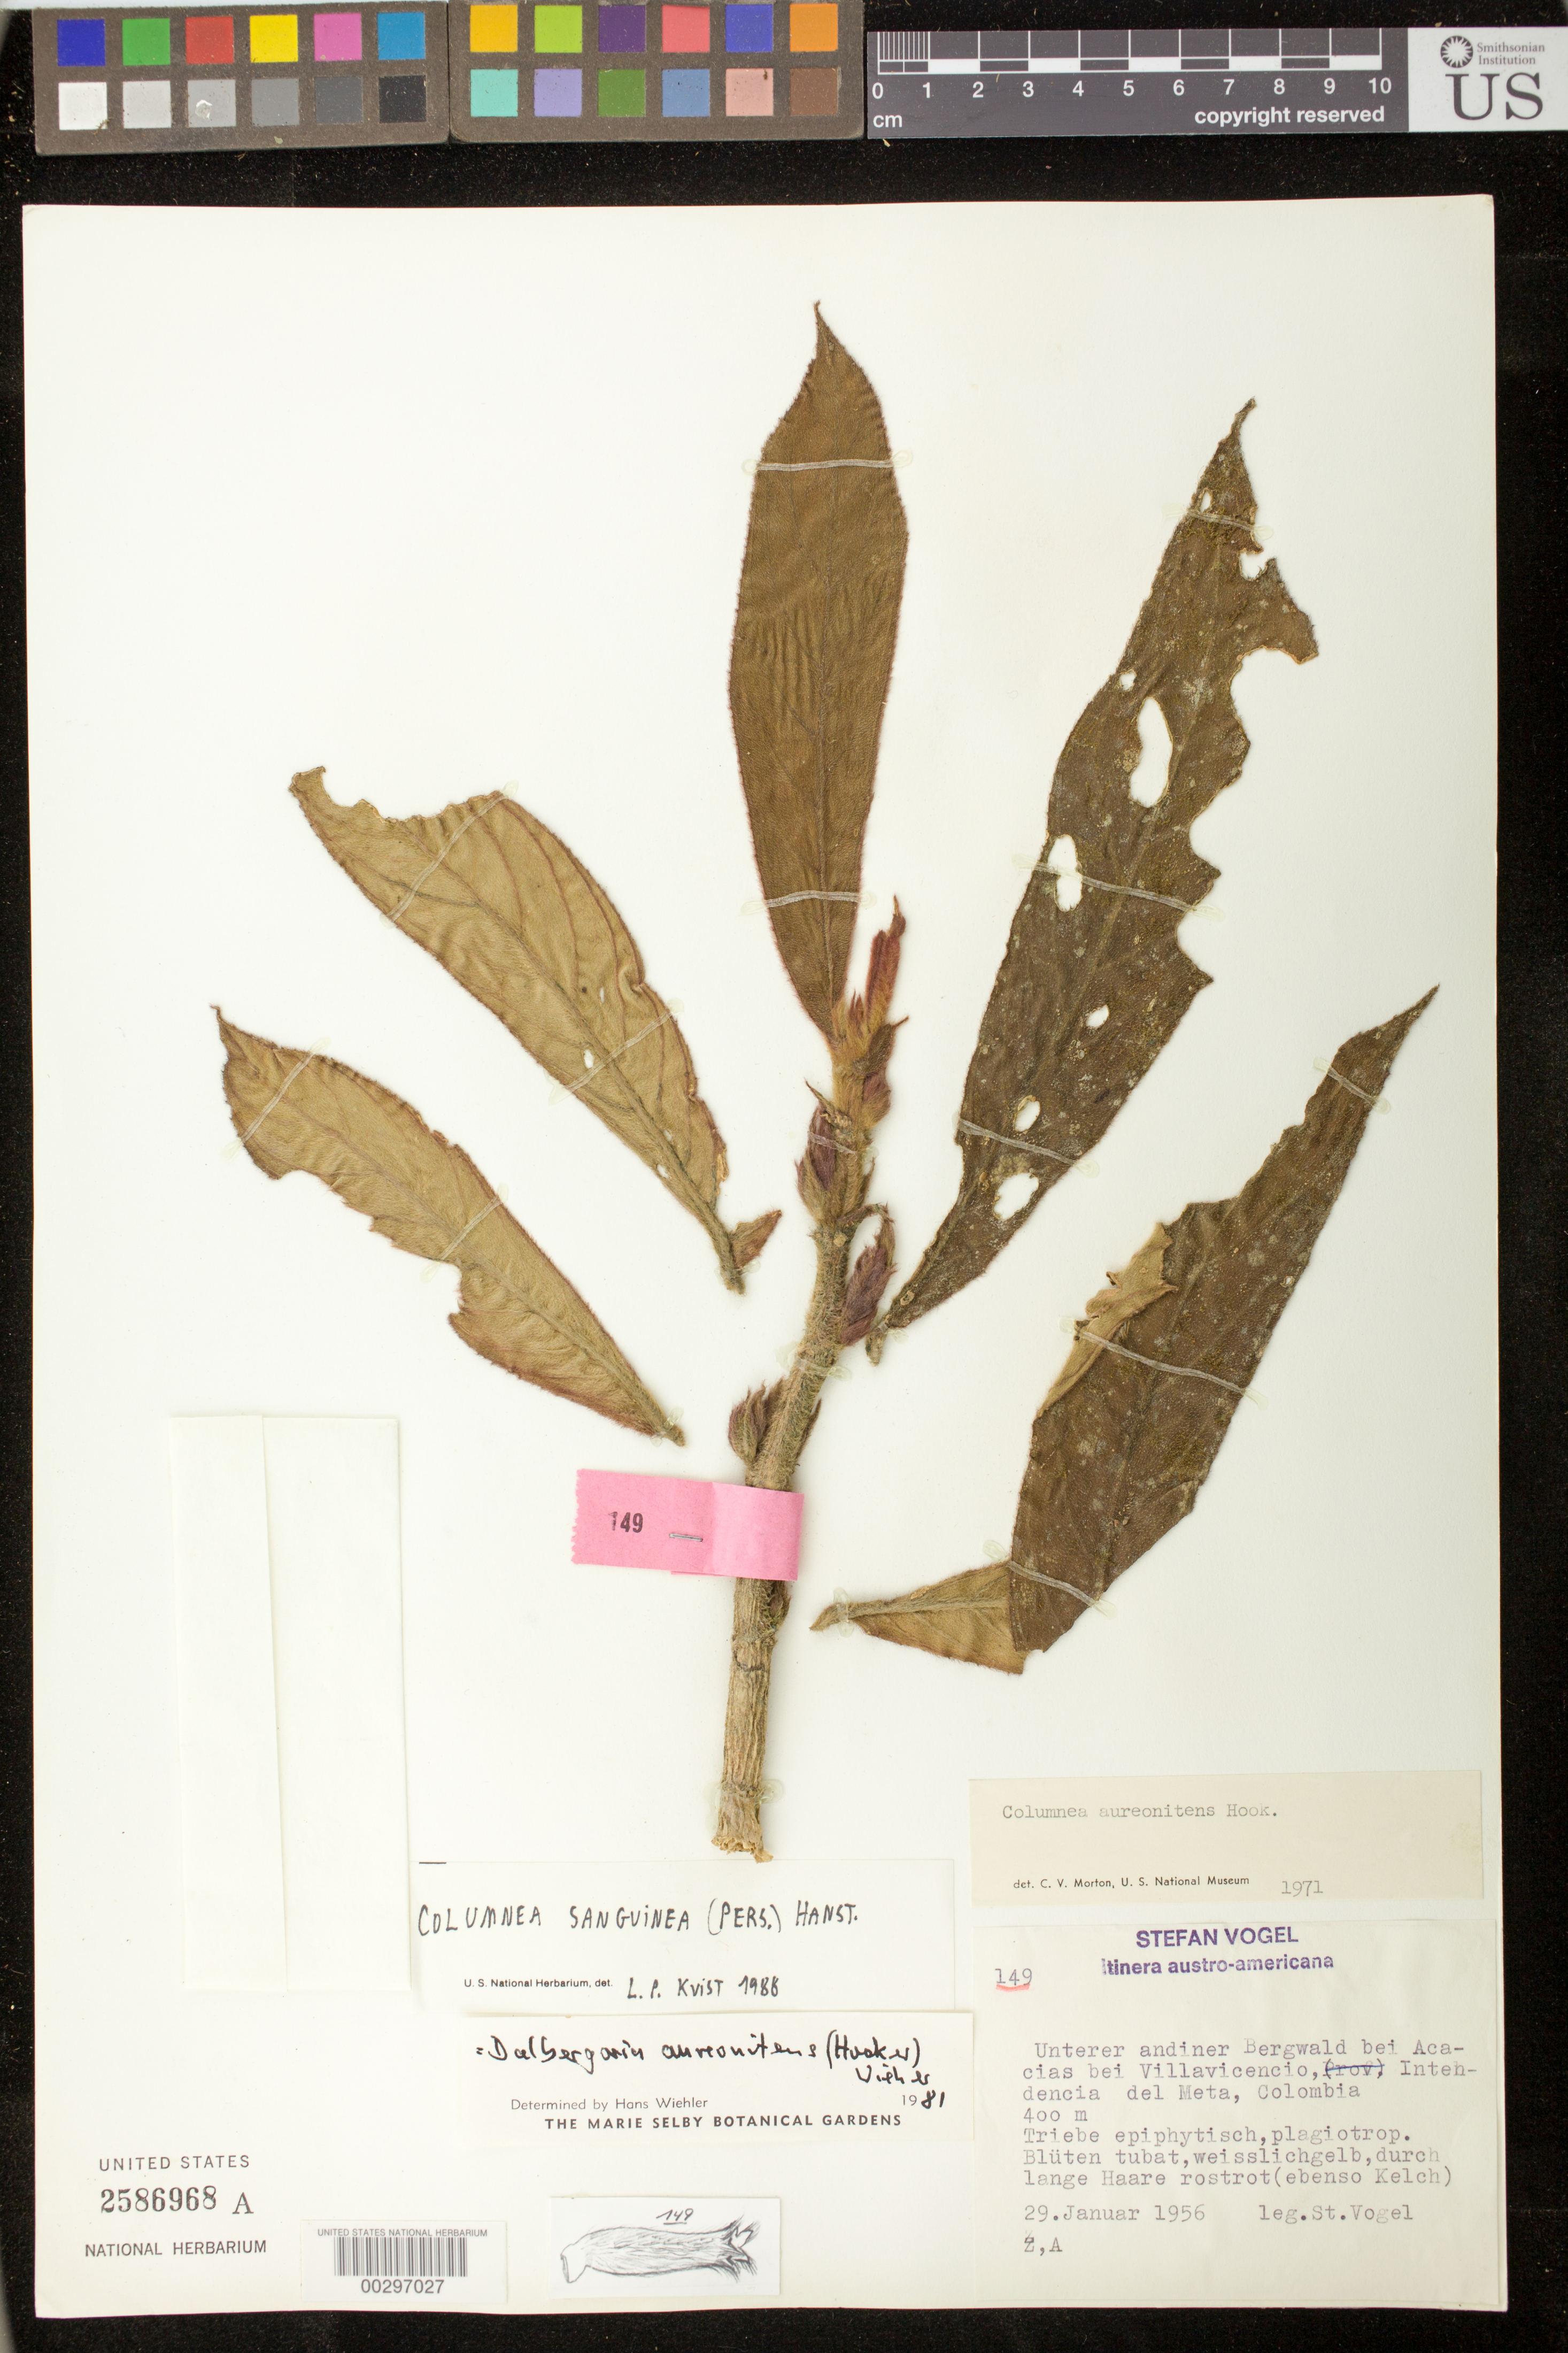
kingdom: Plantae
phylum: Tracheophyta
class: Magnoliopsida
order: Lamiales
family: Gesneriaceae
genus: Columnea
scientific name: Columnea sanguinea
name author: (Pers.) Hanst.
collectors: S. Vogel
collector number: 149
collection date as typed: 29 Jan 1956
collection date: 1956-01-29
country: Colombia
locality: Intendencia del Meta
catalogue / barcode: US 2586968A